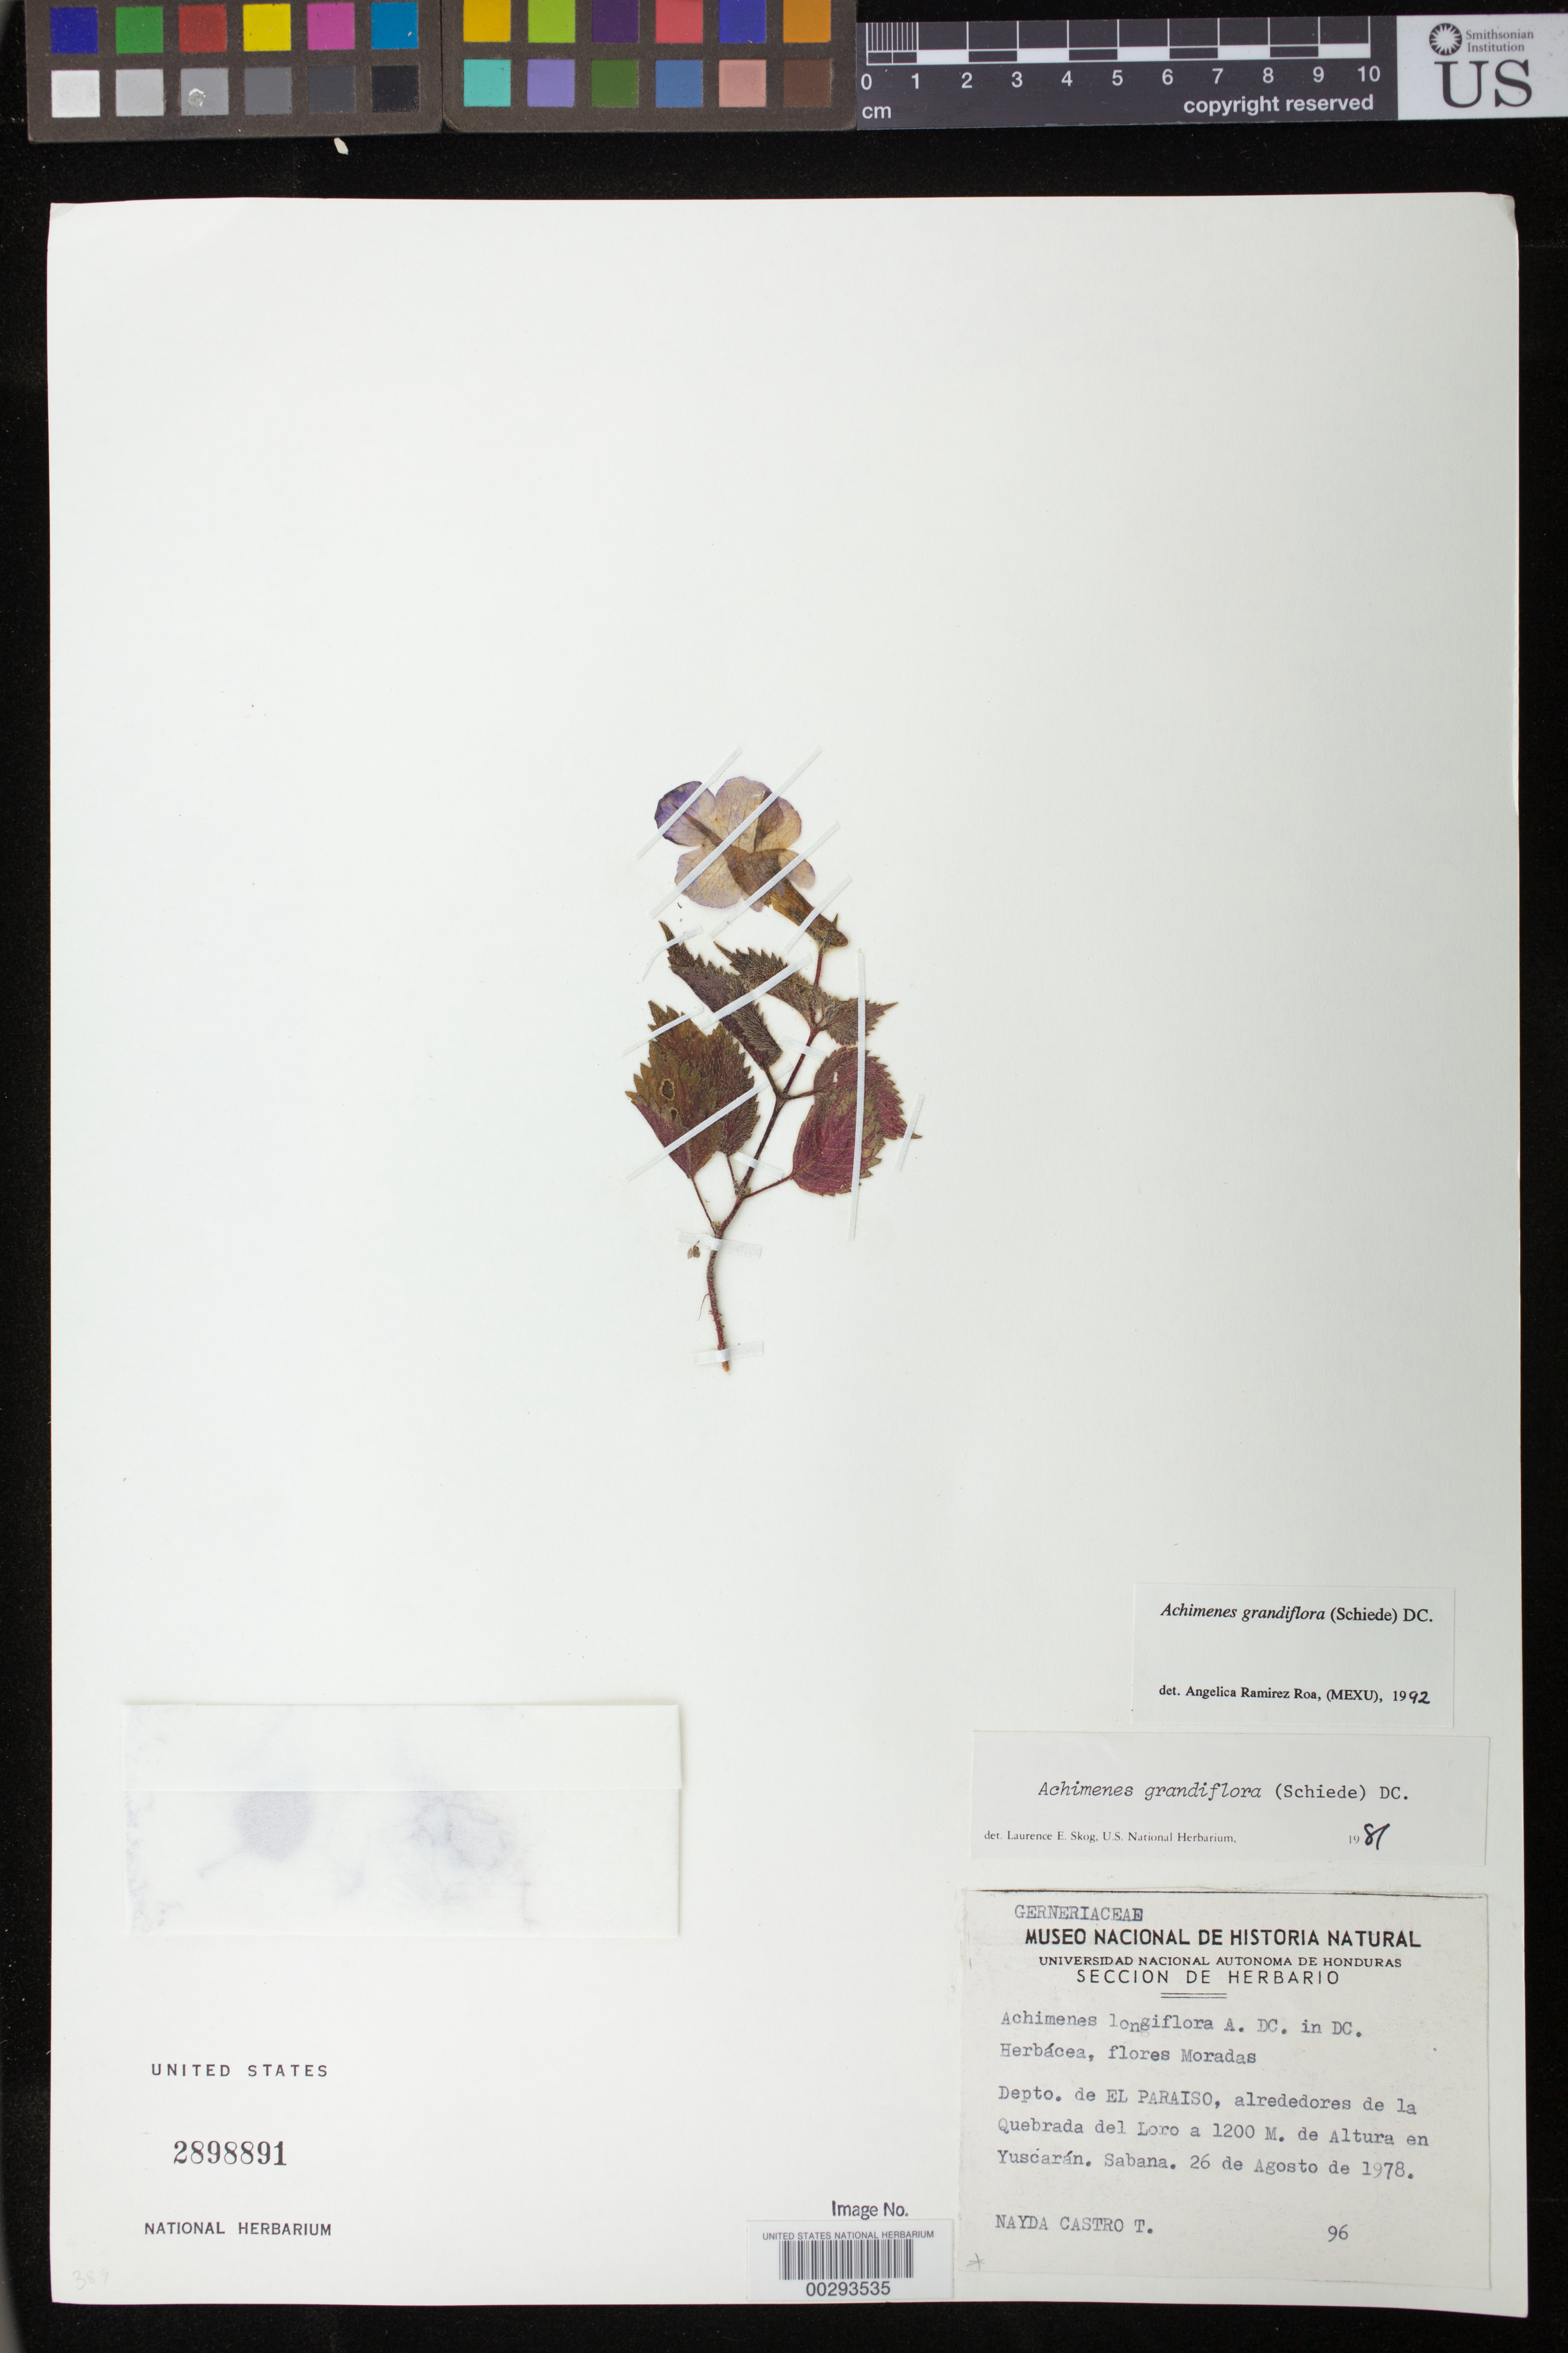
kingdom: Plantae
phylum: Tracheophyta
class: Magnoliopsida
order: Lamiales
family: Gesneriaceae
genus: Achimenes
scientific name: Achimenes grandiflora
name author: (Schiede) DC.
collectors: N. Castro-T.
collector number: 96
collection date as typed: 26 Aug 1978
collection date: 1978-08-26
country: Honduras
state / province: El Paraíso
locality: Vicinity of Quebrada del Loro, in Yuscaran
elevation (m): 1200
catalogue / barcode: US 2898891